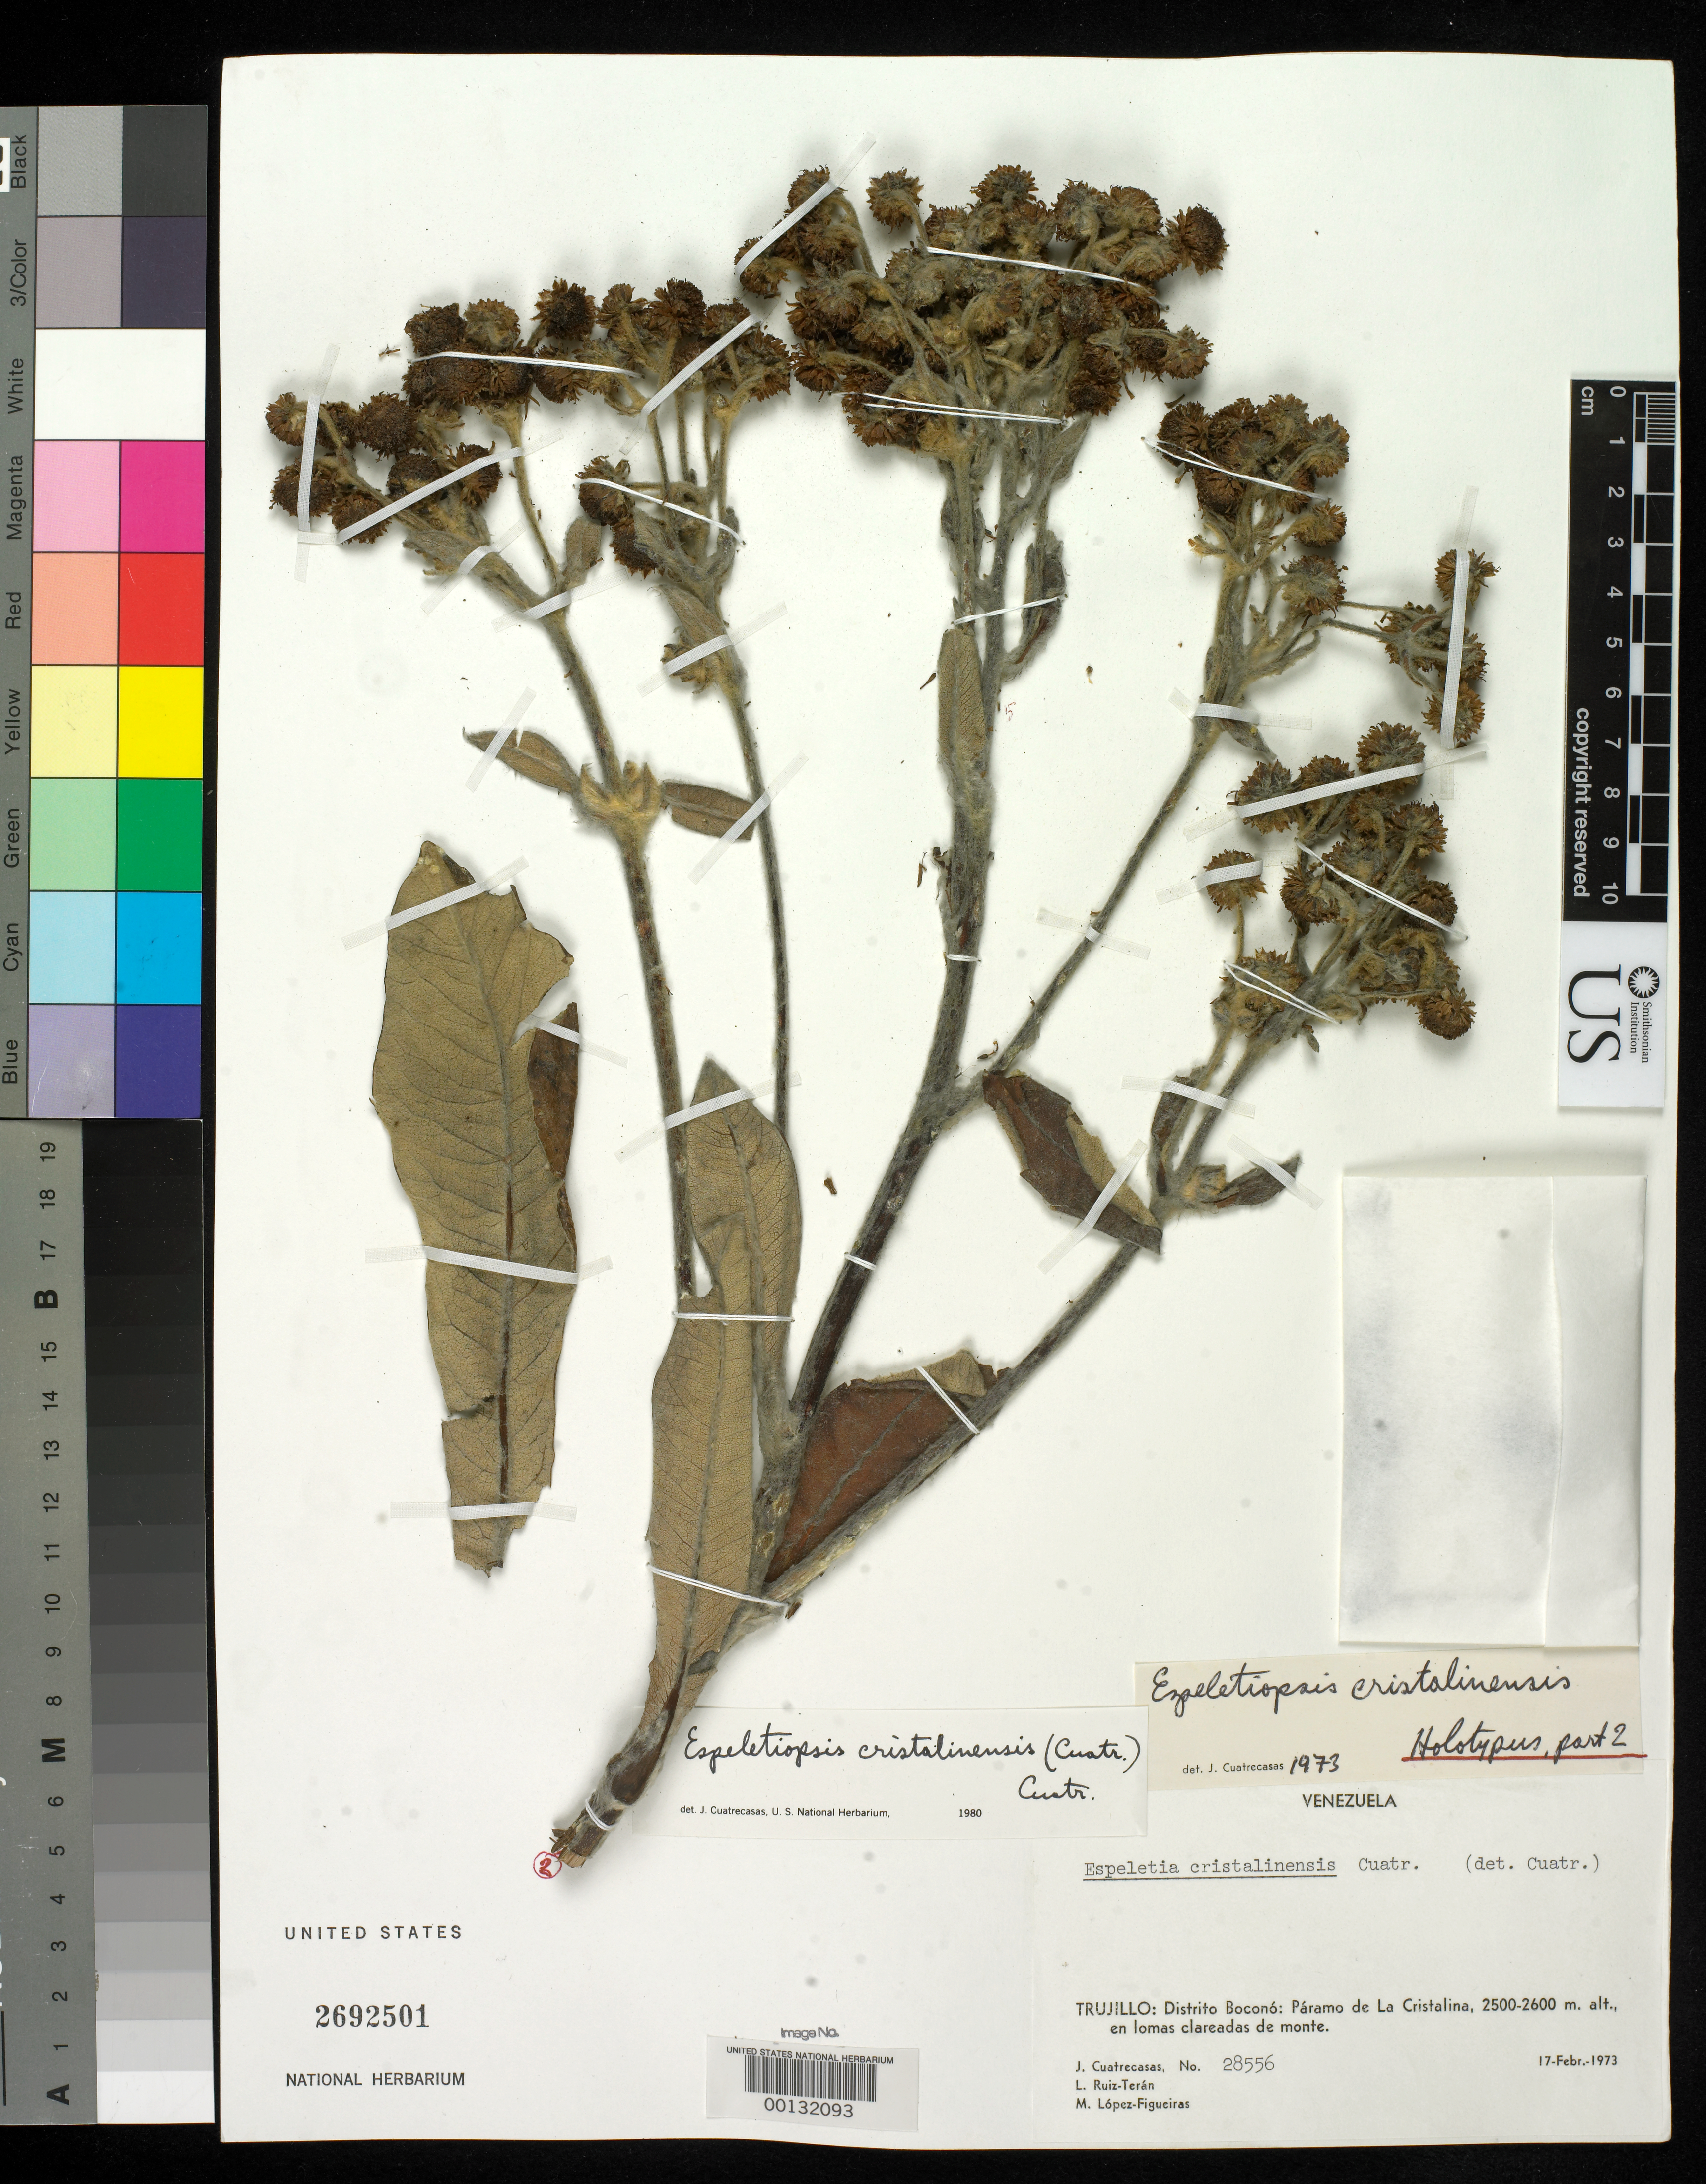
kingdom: Plantae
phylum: Tracheophyta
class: Magnoliopsida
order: Asterales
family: Asteraceae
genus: Espeletia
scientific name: Espeletia cristalinensis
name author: Cuatrec.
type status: Holotype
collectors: J. Cuatrecasas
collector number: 28556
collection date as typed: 17 Feb 1973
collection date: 1973-02-17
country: Venezuela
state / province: Trujillo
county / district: Bocono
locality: Páramo de La Cristalina.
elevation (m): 2500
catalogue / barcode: US 2692501